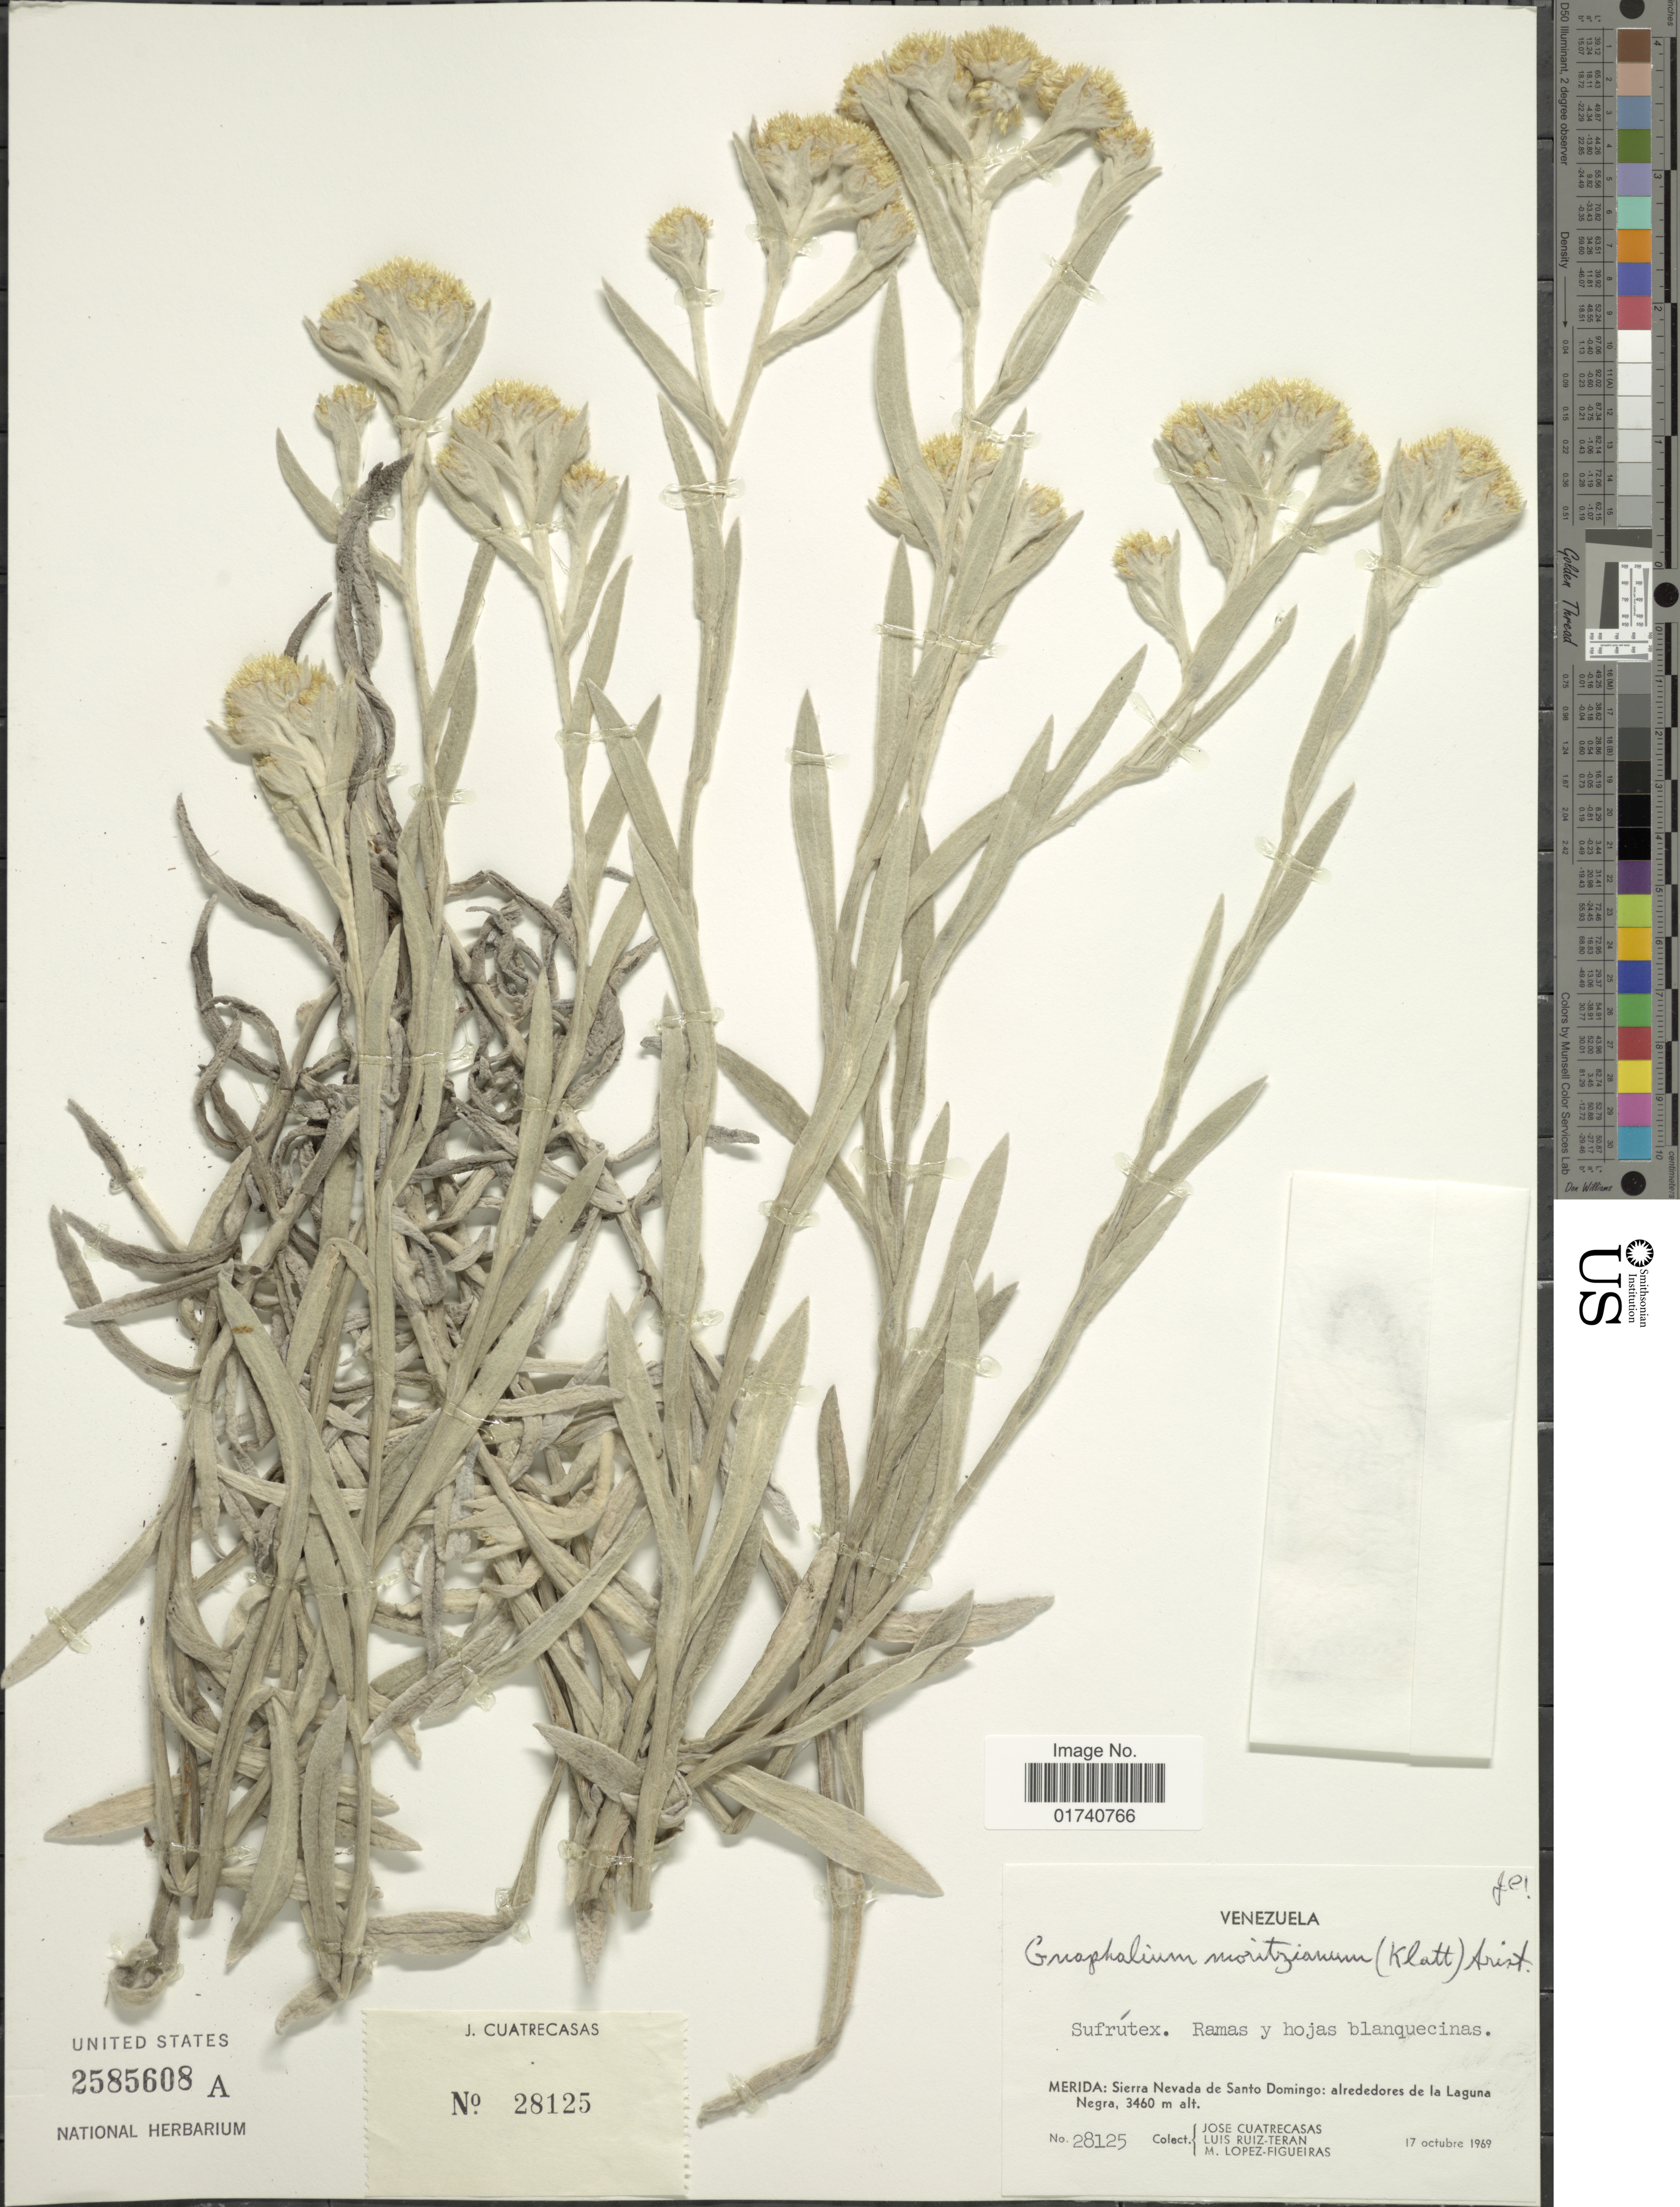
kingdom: Plantae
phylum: Tracheophyta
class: Magnoliopsida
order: Asterales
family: Asteraceae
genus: Pseudognaphalium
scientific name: Pseudognaphalium moritizianum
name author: (Klatt) V.M. Badillo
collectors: J. Cuatrecasas, L. E. Ruíz-Terán & M. Lopéz-F.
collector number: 28125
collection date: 1969-10-17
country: Venezuela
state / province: Mérida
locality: Sierra Nevada de Santo Domingo: alrededores de la Laguna Negra.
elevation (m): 3460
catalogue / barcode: US 2585608A